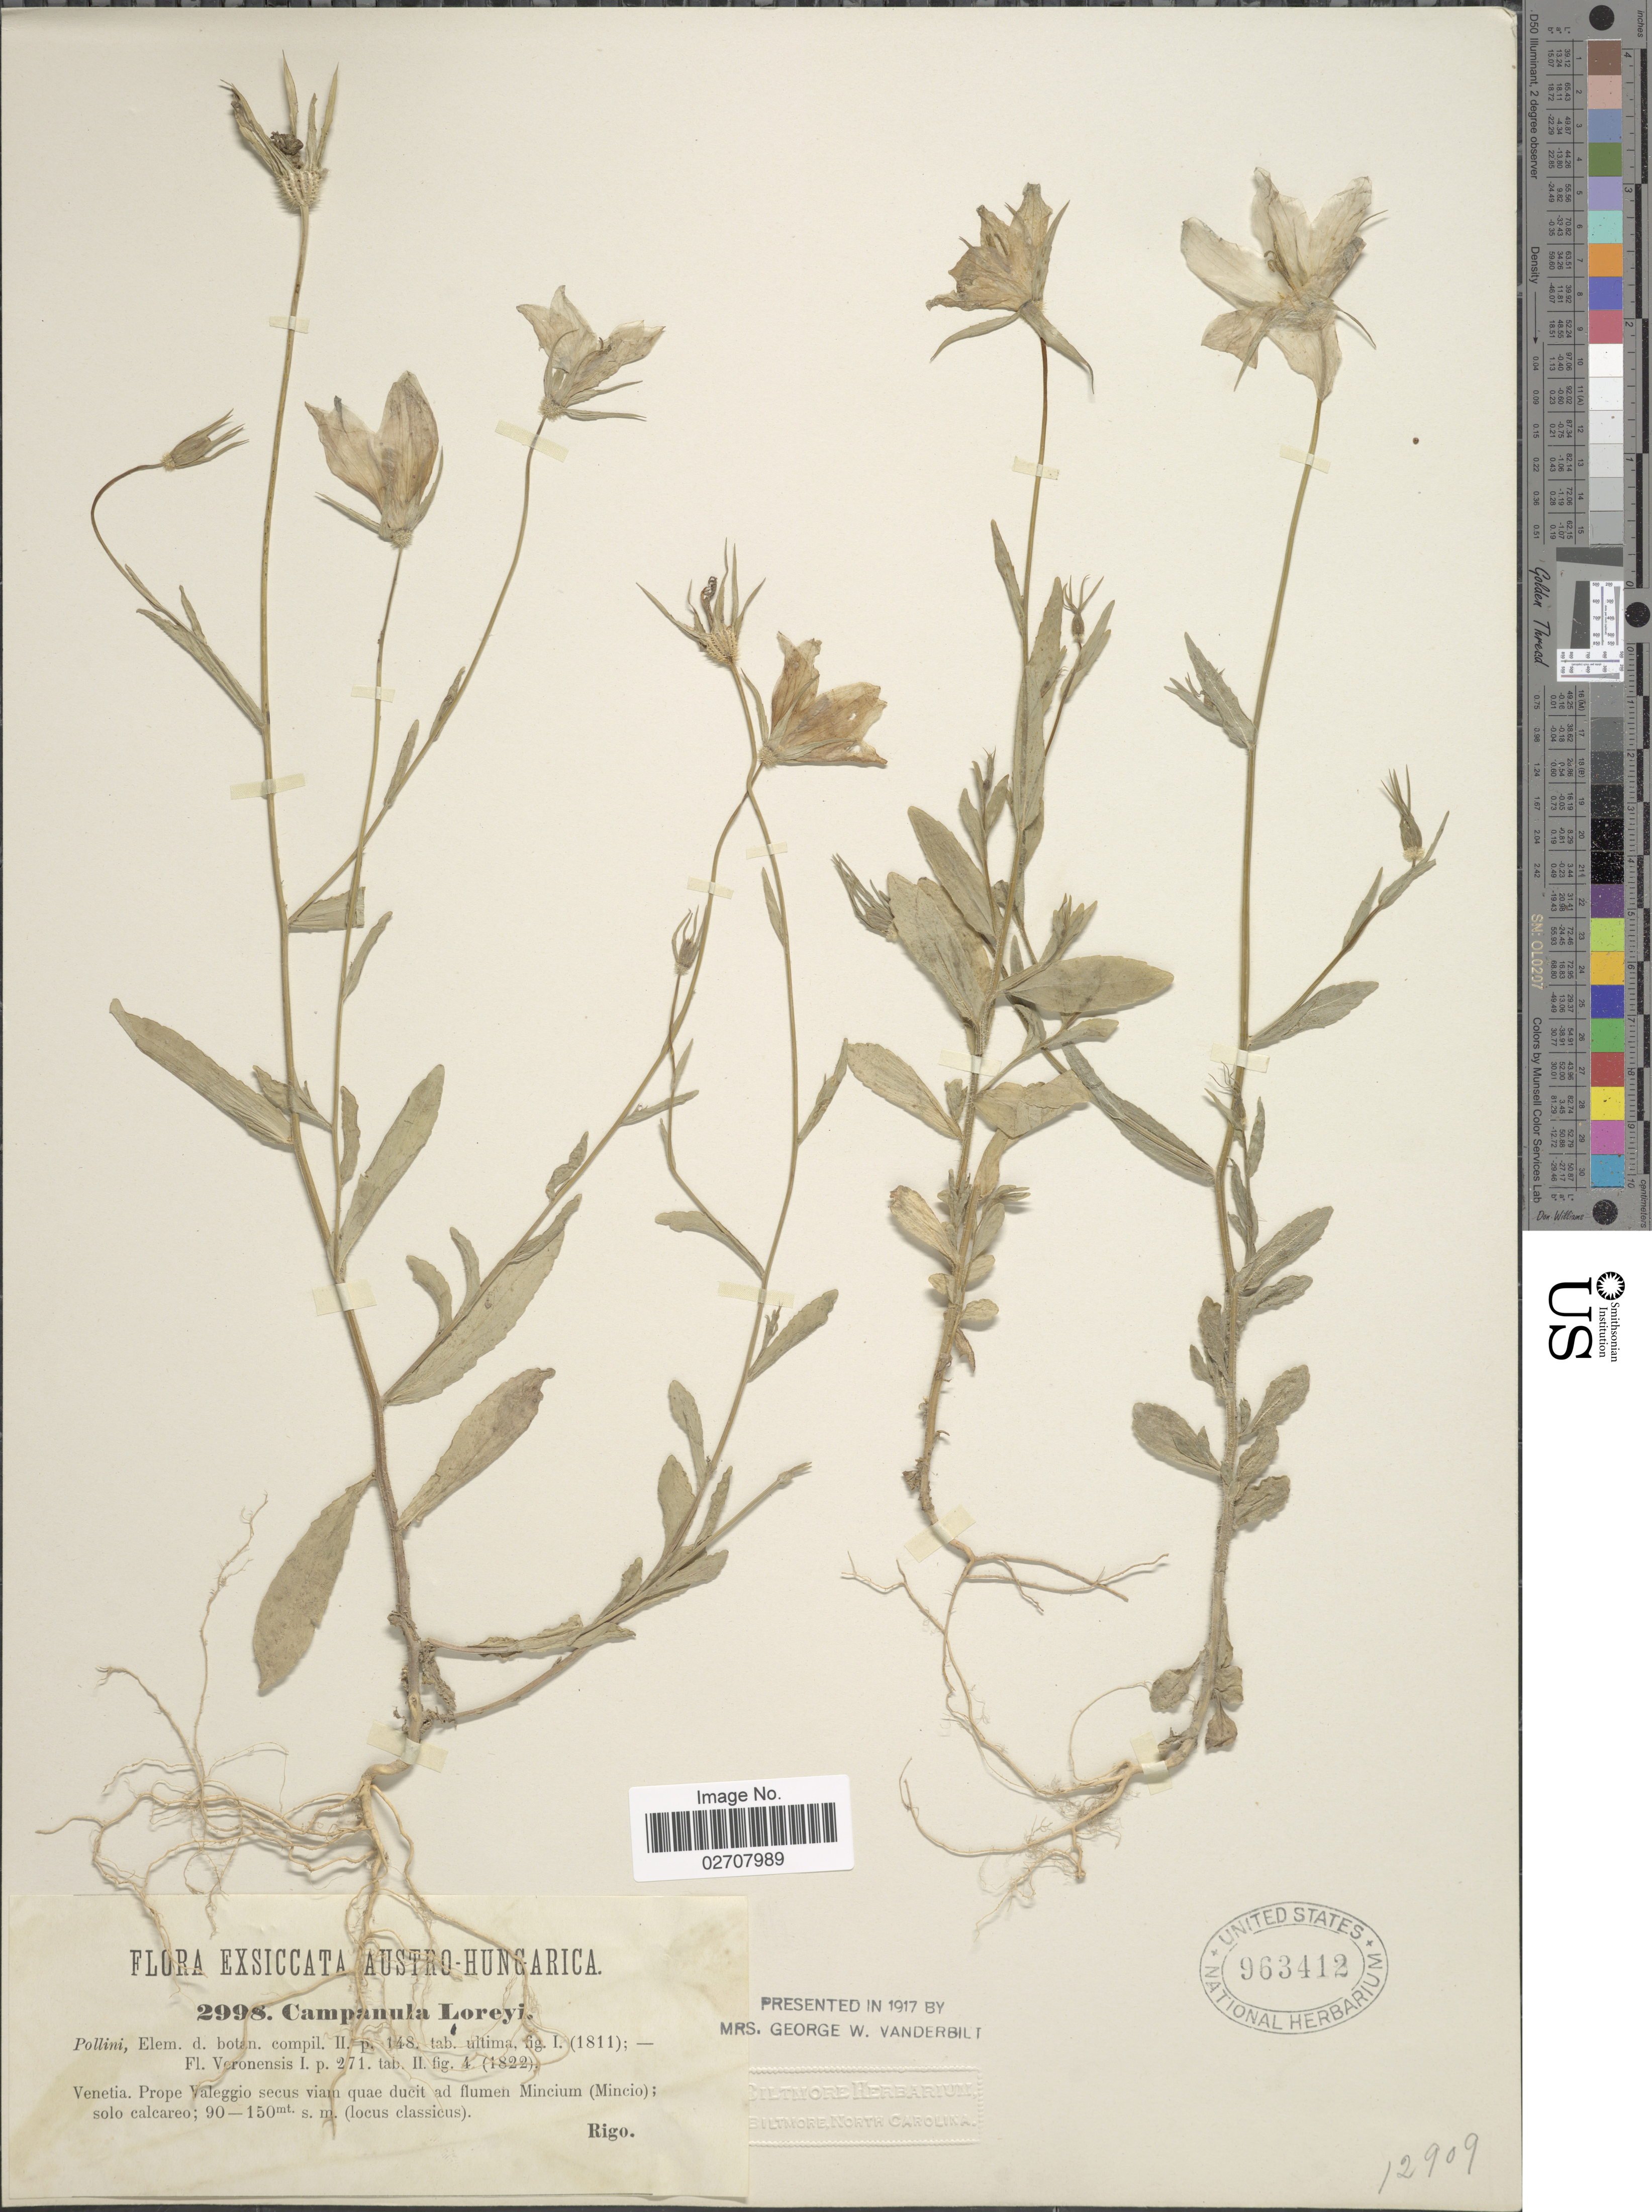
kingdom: Plantae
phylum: Tracheophyta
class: Magnoliopsida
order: Asterales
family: Campanulaceae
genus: Campanula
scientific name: Campanula ramosissima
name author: Sm.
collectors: -- Rigo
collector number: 2998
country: Italy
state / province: Veneto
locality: Austro-Hungarica, Venetia. Prope Valeggio secus viam quae ducit ad flumen Mincium (Mincio); solo calcareo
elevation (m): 90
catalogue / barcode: US 963412